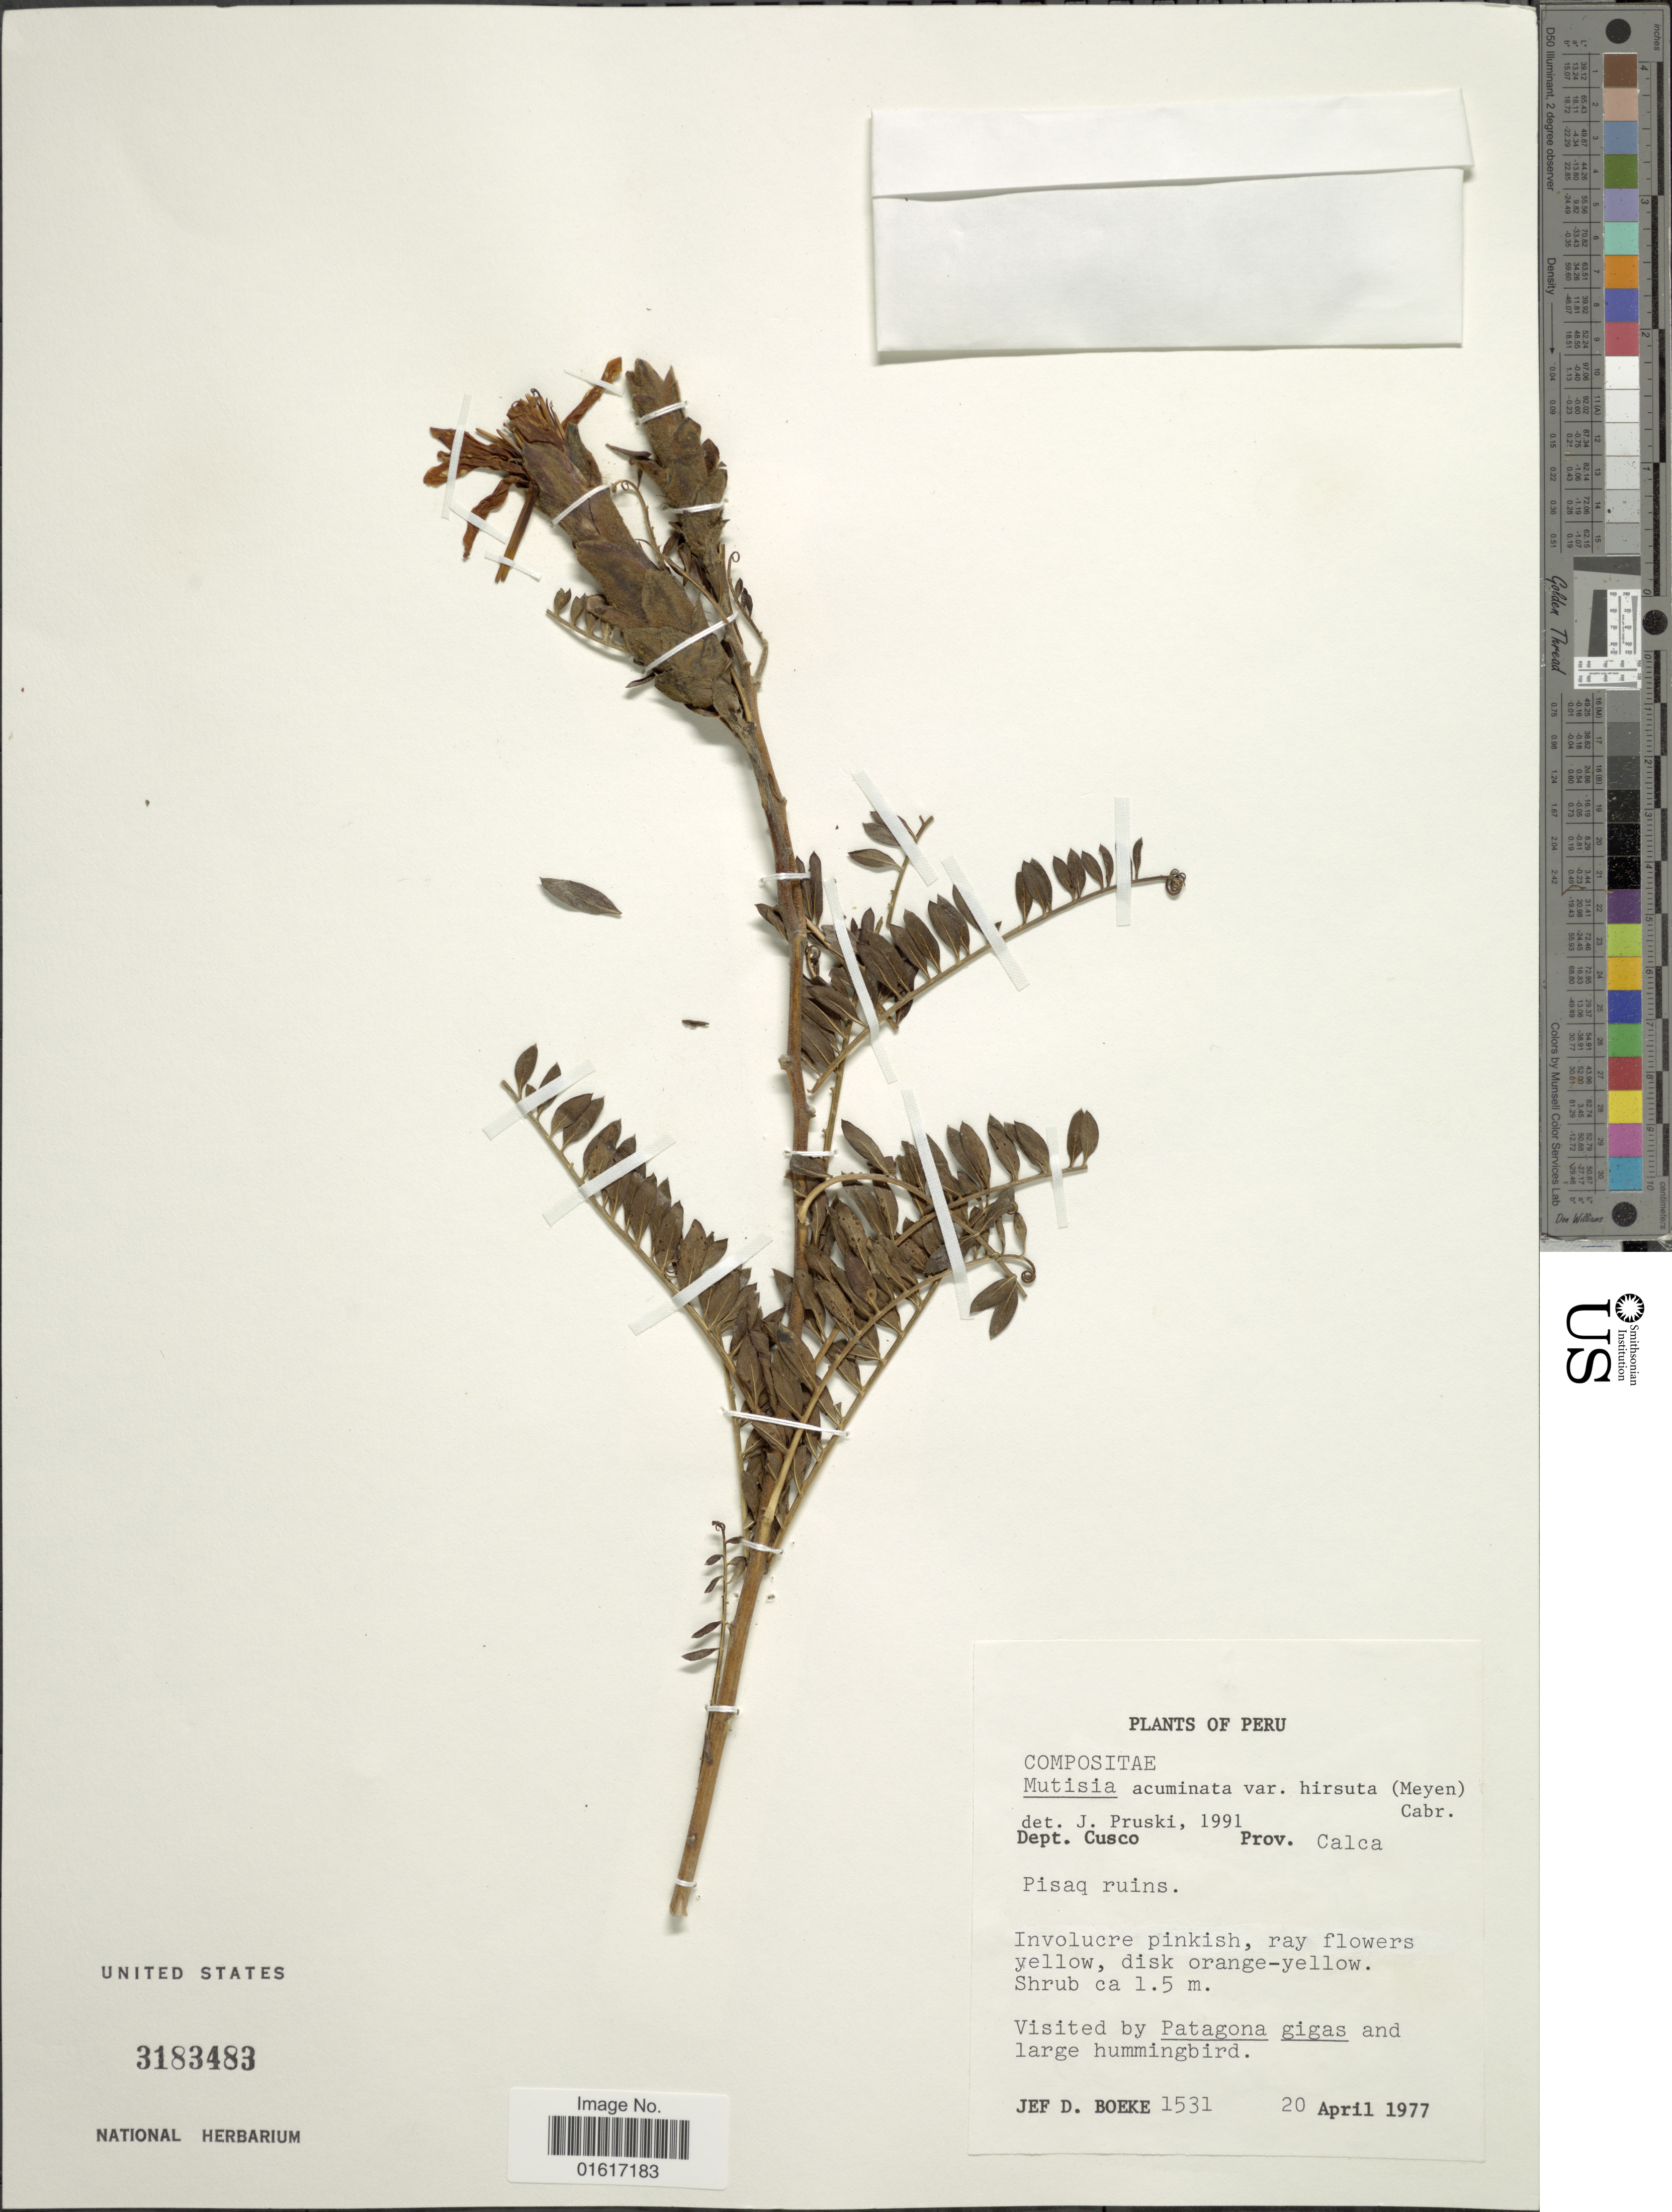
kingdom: Plantae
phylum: Tracheophyta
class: Magnoliopsida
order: Asterales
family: Asteraceae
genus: Mutisia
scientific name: Mutisia acuminata var. hirsuta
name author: (Meyen) Cabrera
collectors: J. D. Boeke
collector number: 1531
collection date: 1977-04-20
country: Peru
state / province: Cusco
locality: Prov. Calca. Pisaq ruins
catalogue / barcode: US 3183483